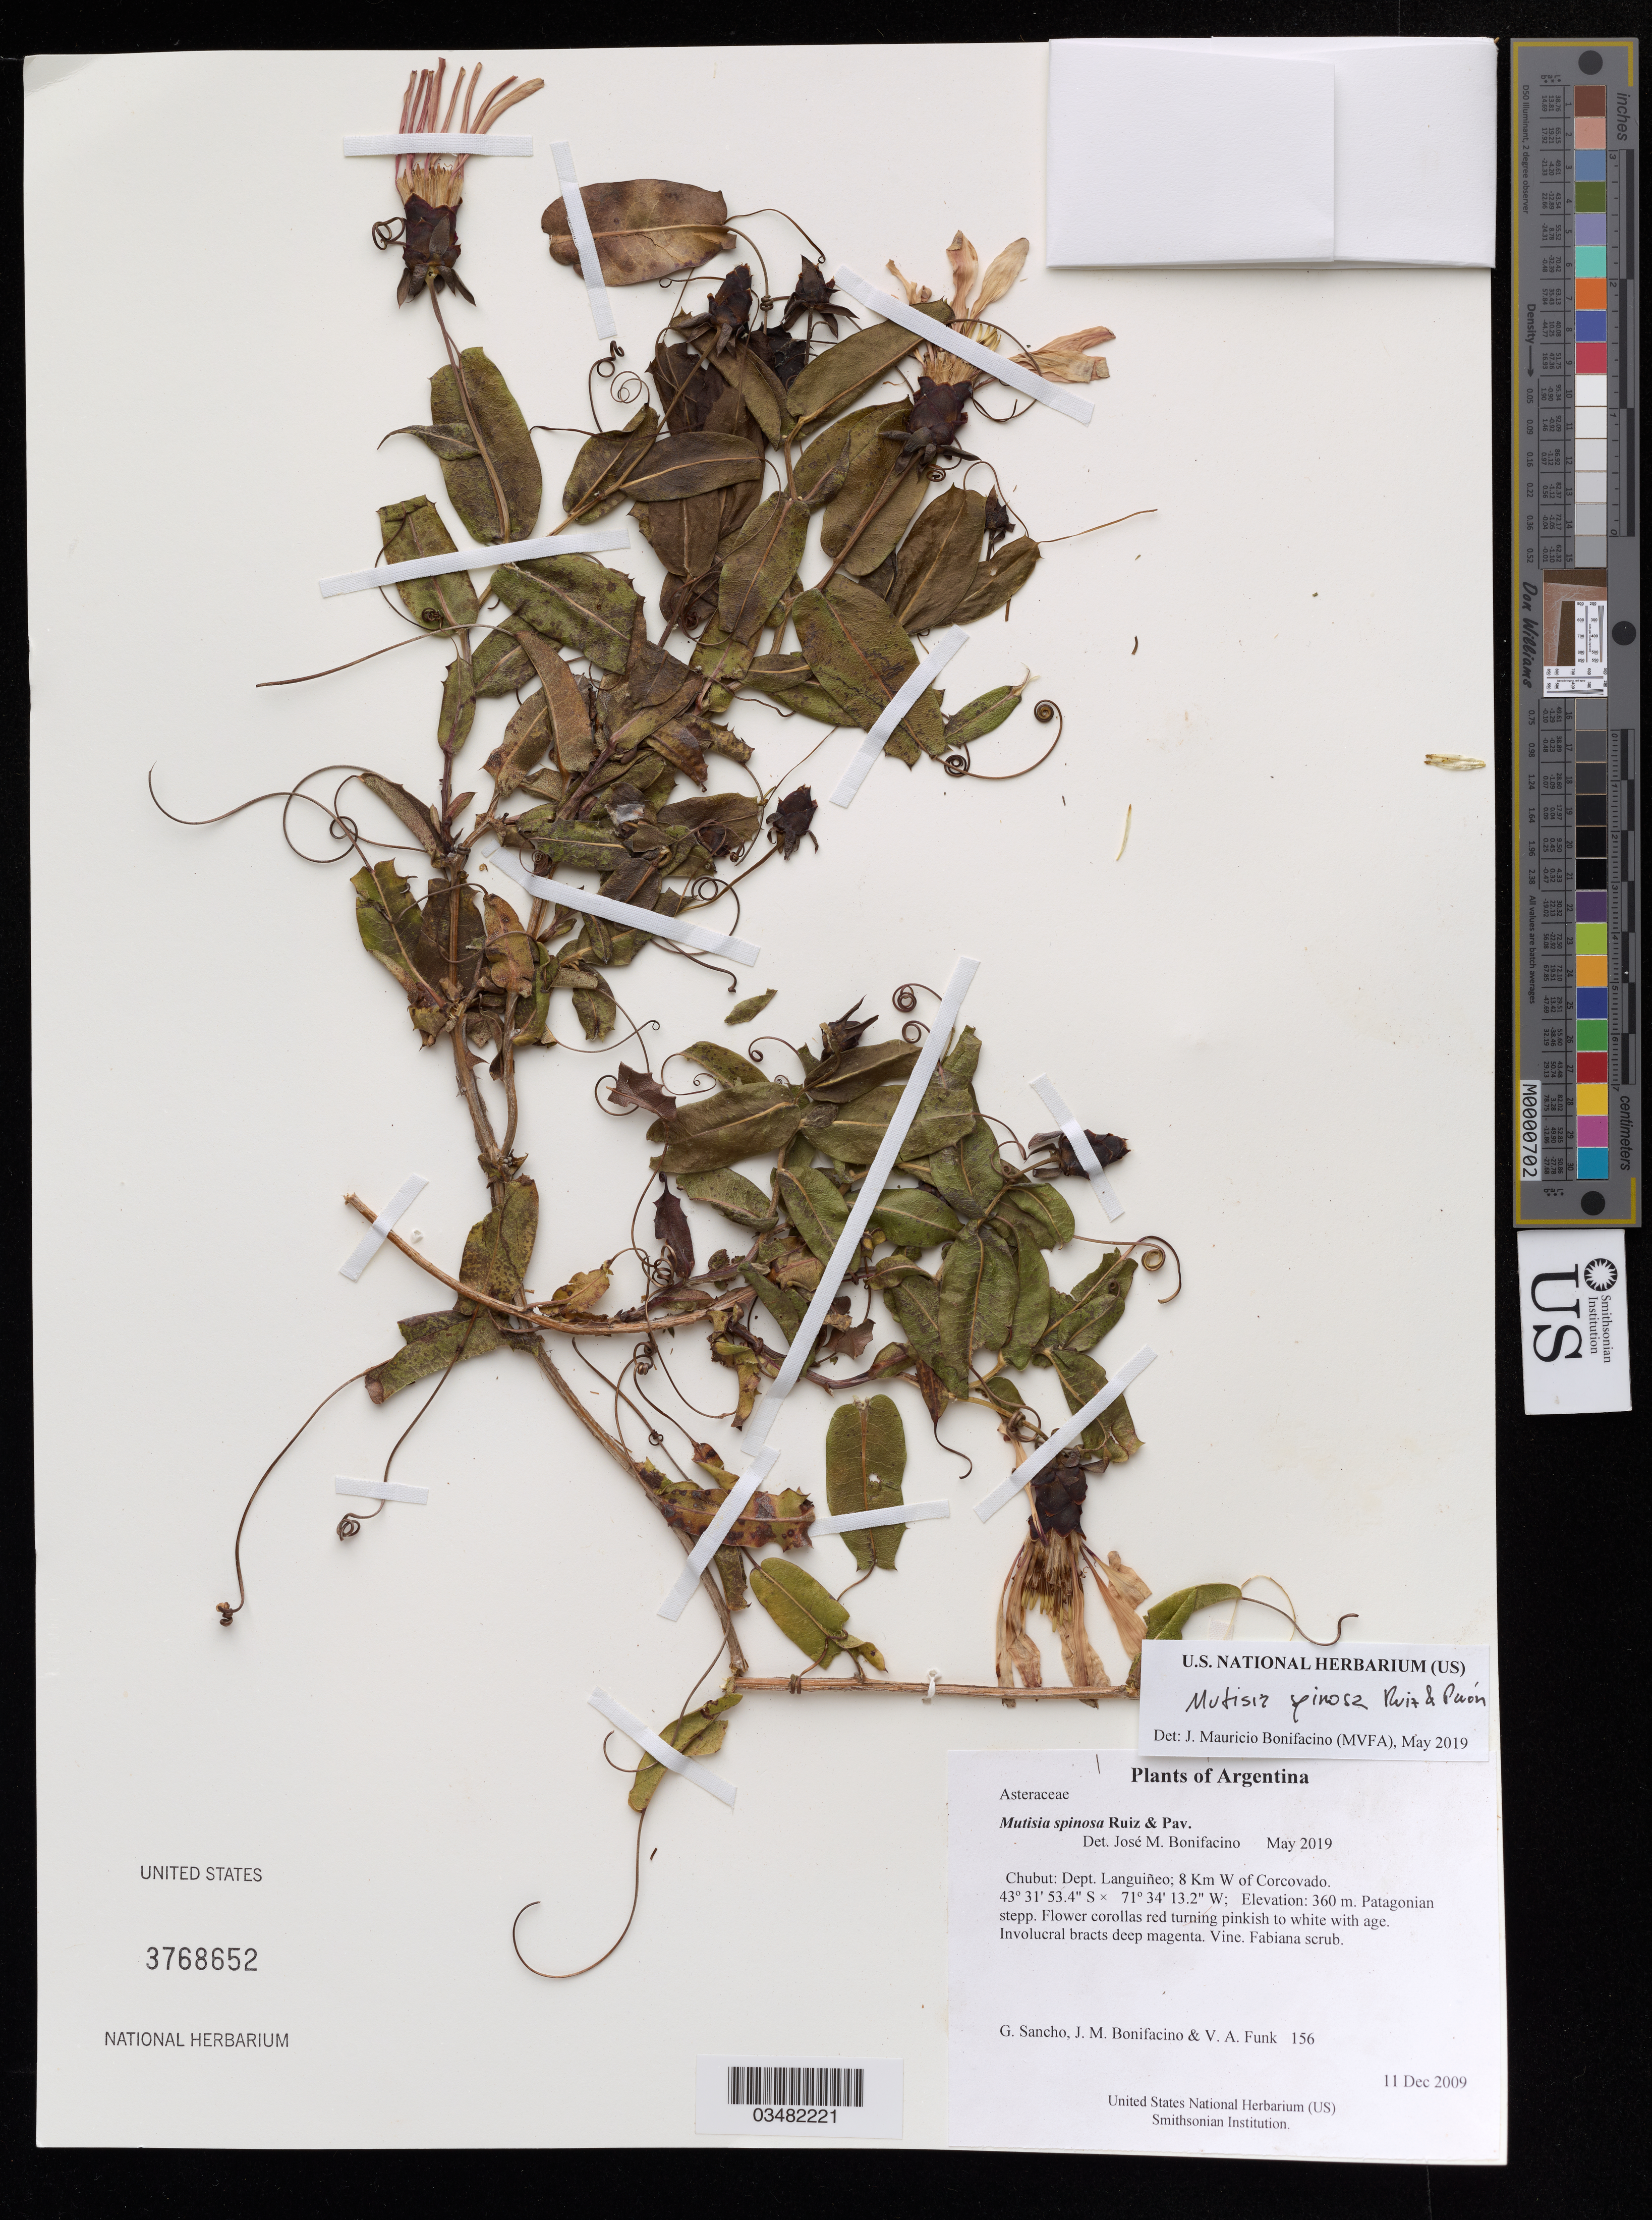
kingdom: Plantae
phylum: Tracheophyta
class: Magnoliopsida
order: Asterales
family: Asteraceae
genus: Mutisia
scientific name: Mutisia spinosa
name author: Ruiz & Pav.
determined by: Bonifacino, José Mauricio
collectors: G. Sancho, M. Bonifacino & V. Funk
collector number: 156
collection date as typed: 11 Dec 2009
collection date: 2009-12-11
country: Argentina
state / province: Chubut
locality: Dept. Languiñeo; 8 Km W of Corcovado.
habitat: Patagonian stepp.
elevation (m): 360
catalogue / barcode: US 3768652